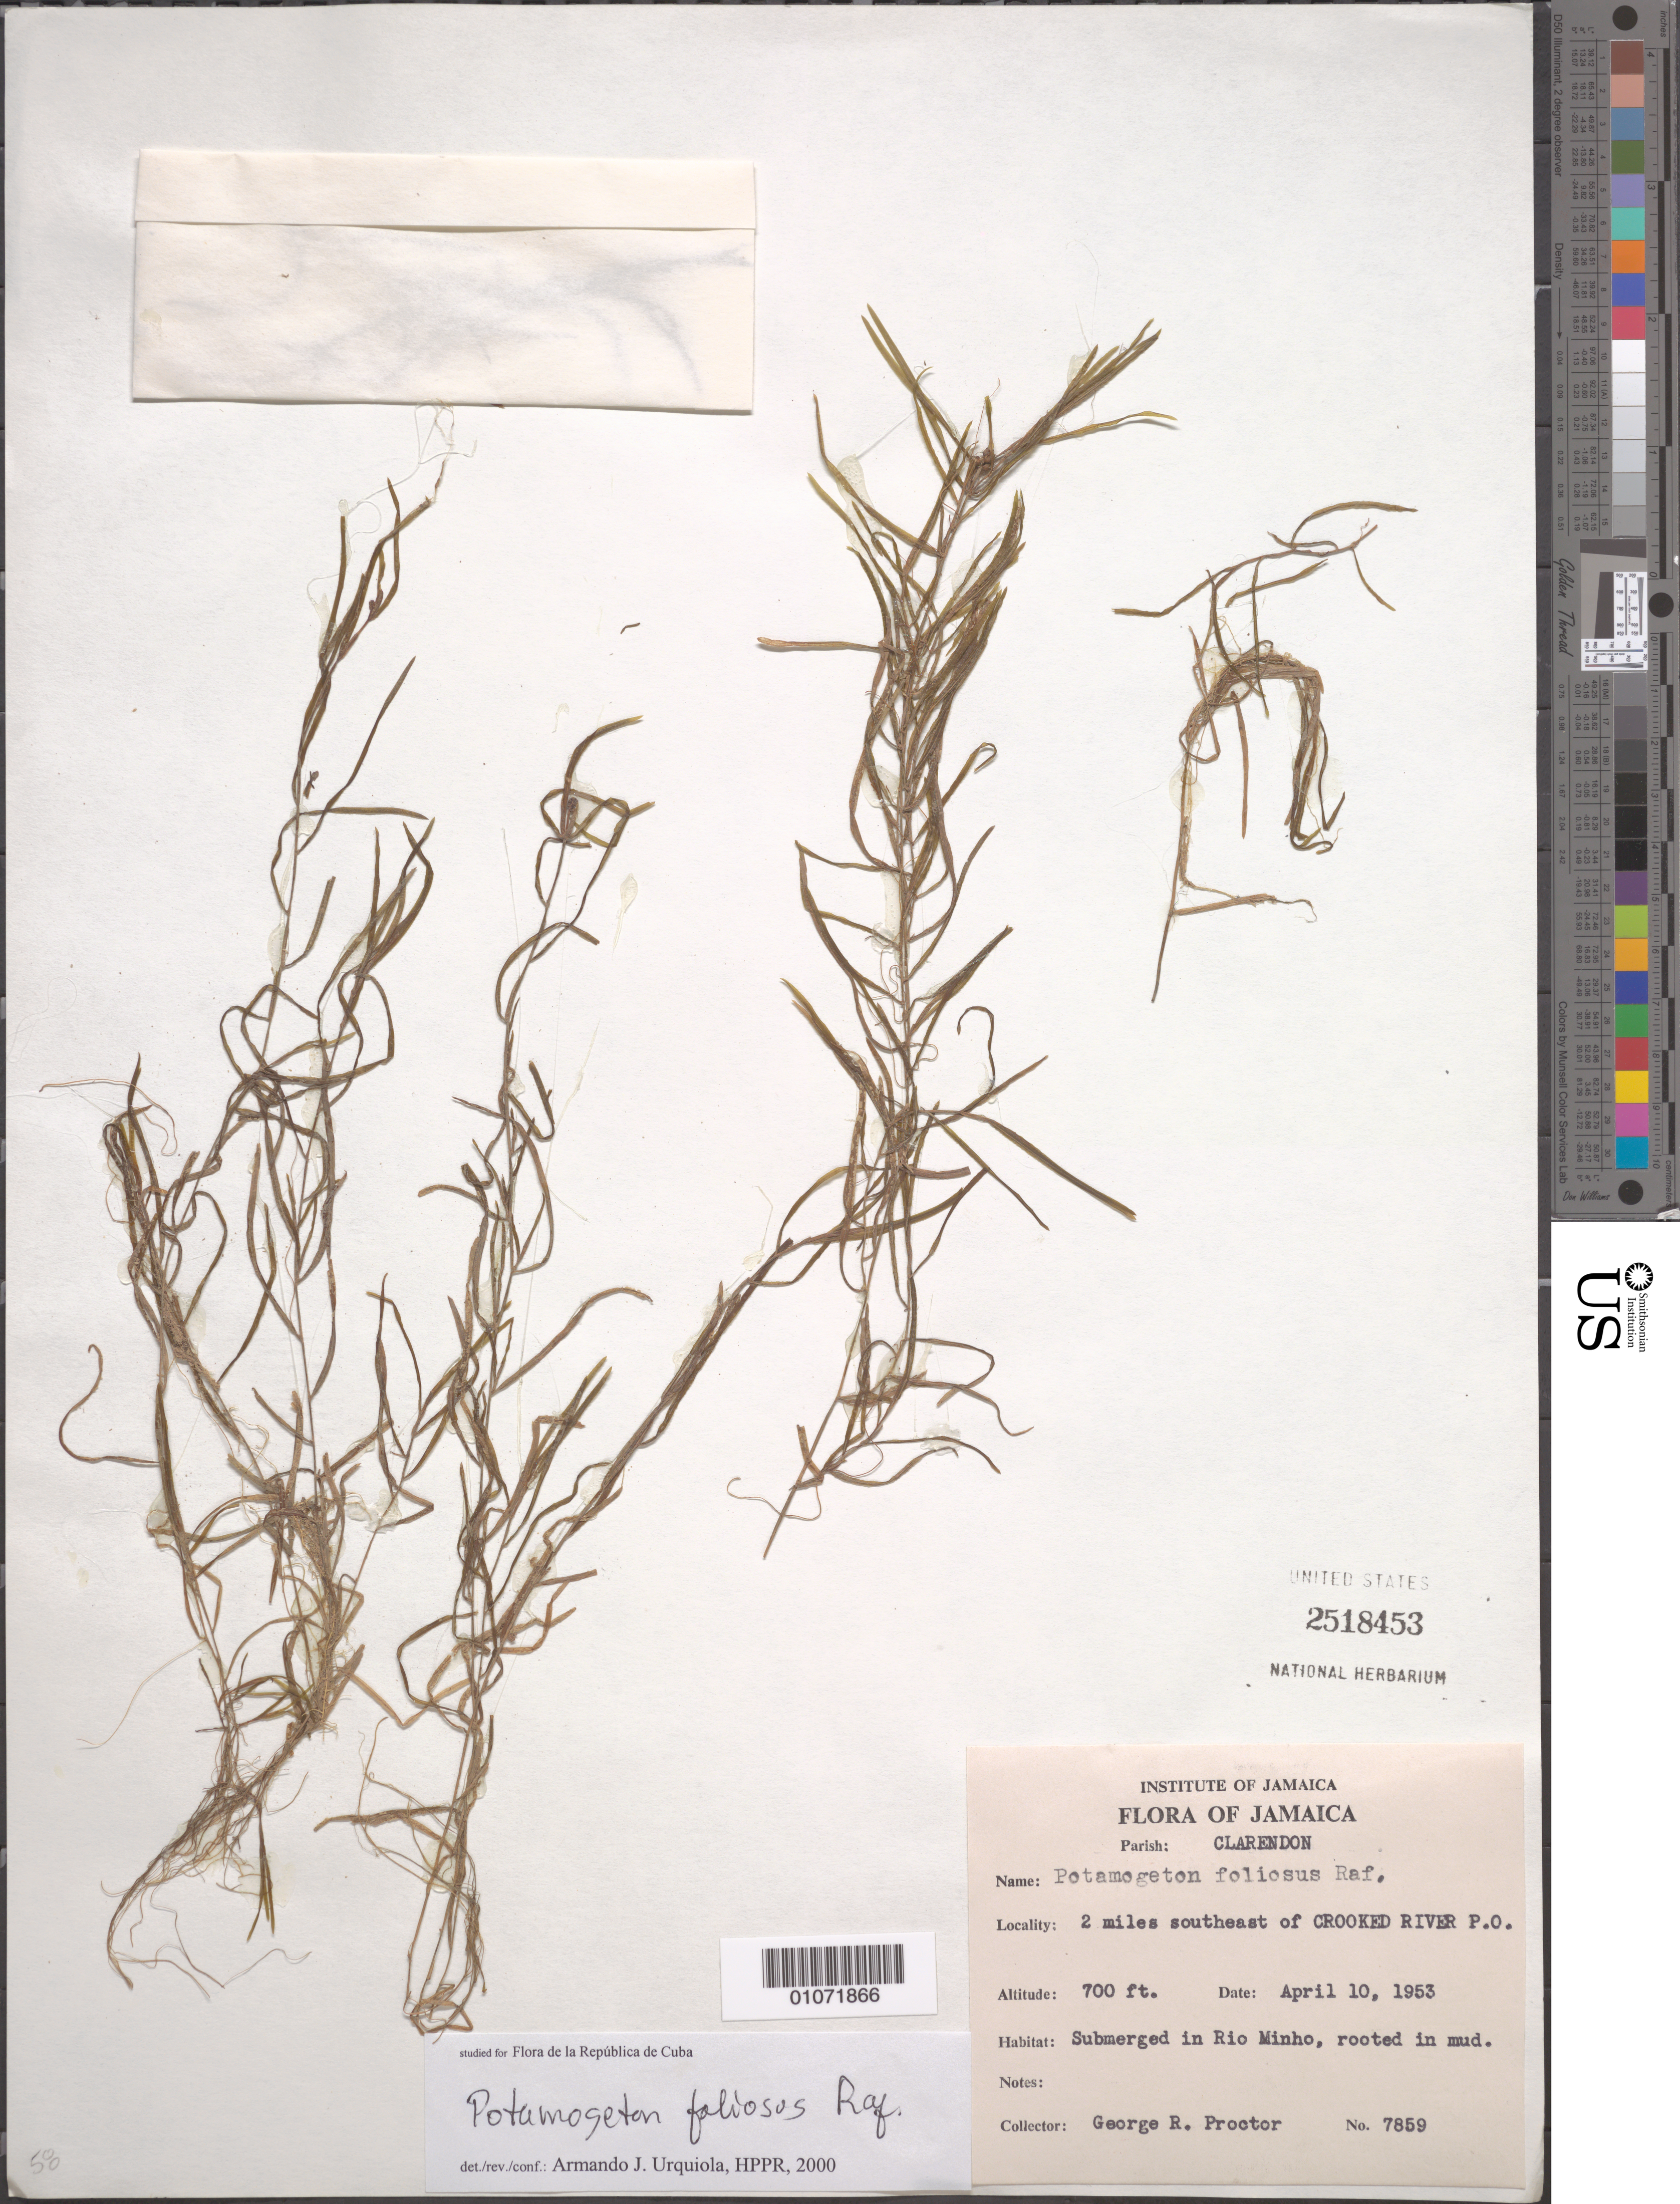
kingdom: Plantae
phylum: Tracheophyta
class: Liliopsida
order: Alismatales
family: Potamogetonaceae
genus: Potamogeton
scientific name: Potamogeton foliosus var. foliosus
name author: Raf.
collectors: G. R. Proctor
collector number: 7859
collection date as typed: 10 Apr 1953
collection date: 1953-04-10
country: Jamaica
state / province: Clarendon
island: Jamaica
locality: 2 miles southeast of CROOKED RIVER P.O. Submerged in Rio Minho, rooted in mud.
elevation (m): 213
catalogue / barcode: US 2518453